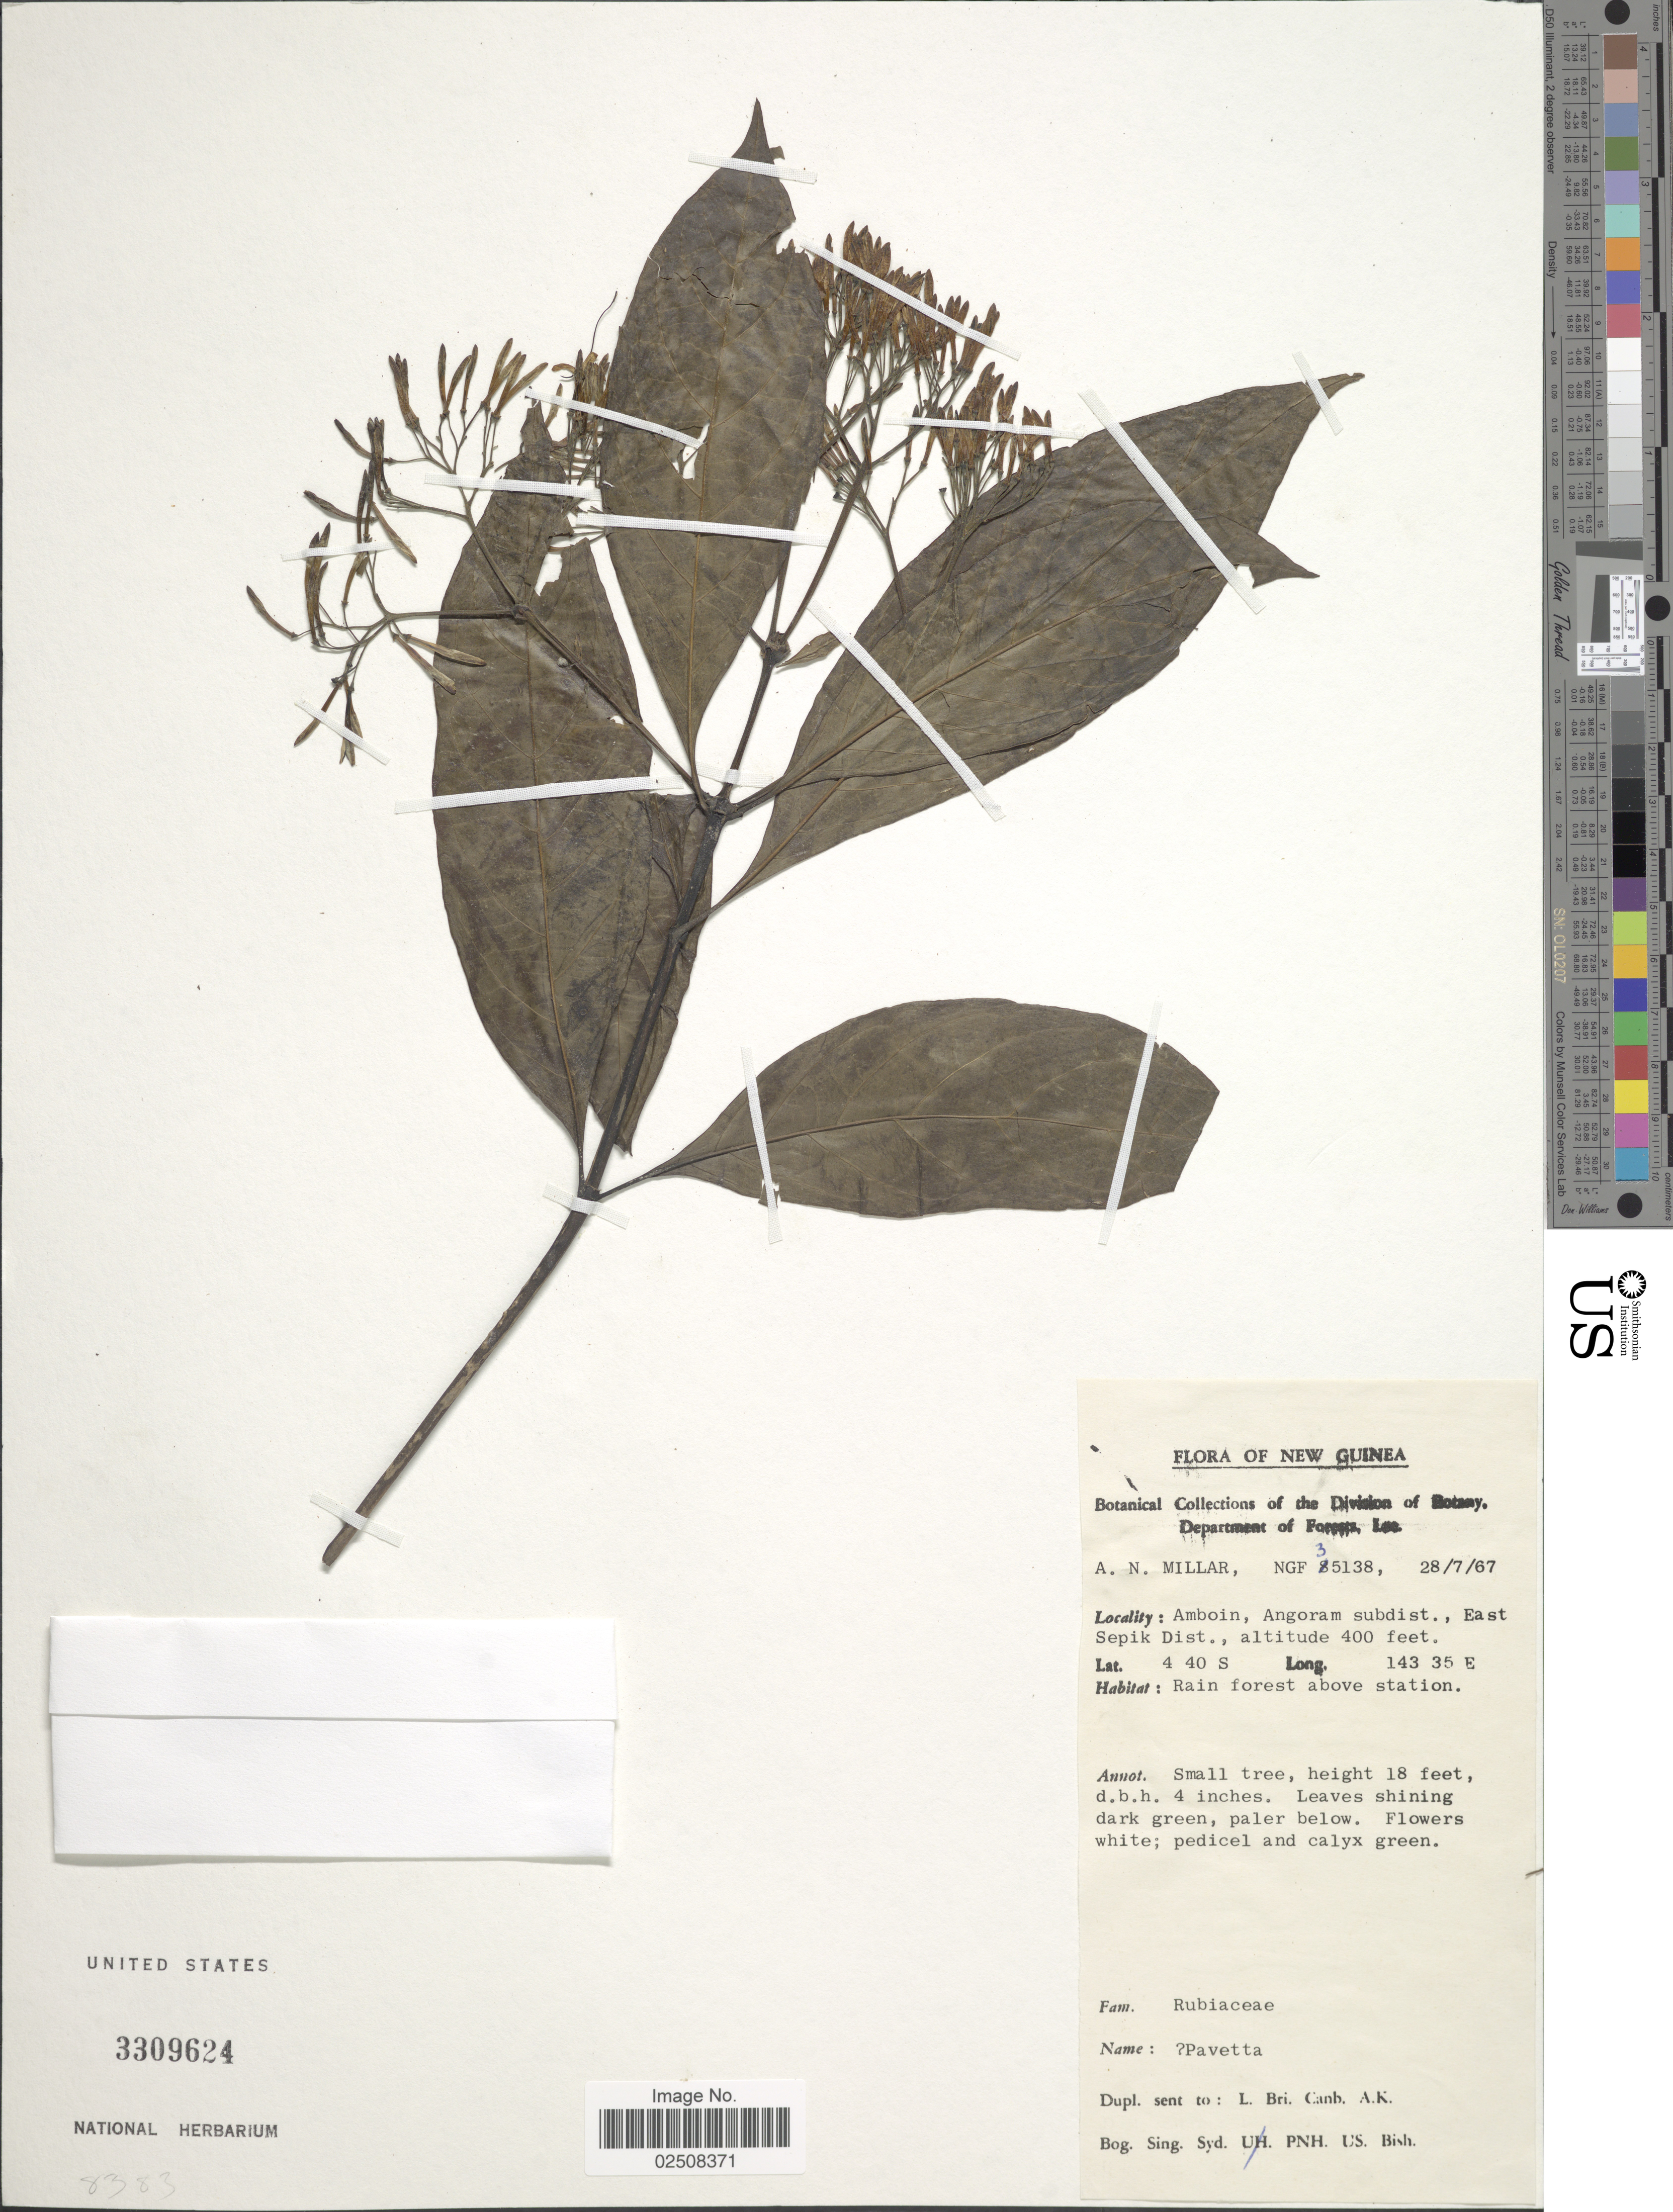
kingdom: Plantae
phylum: Tracheophyta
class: Magnoliopsida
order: Gentianales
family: Rubiaceae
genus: Pavetta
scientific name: Pavetta sp.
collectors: A. Millar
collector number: NGF 35138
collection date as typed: Transcribed d/m/y: 28/7/67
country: Papua New Guinea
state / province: East Sepik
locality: New Guinea, Amboin, Angoram subdist., East Sepik Dist, Rain forest above station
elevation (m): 122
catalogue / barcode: US 3309624